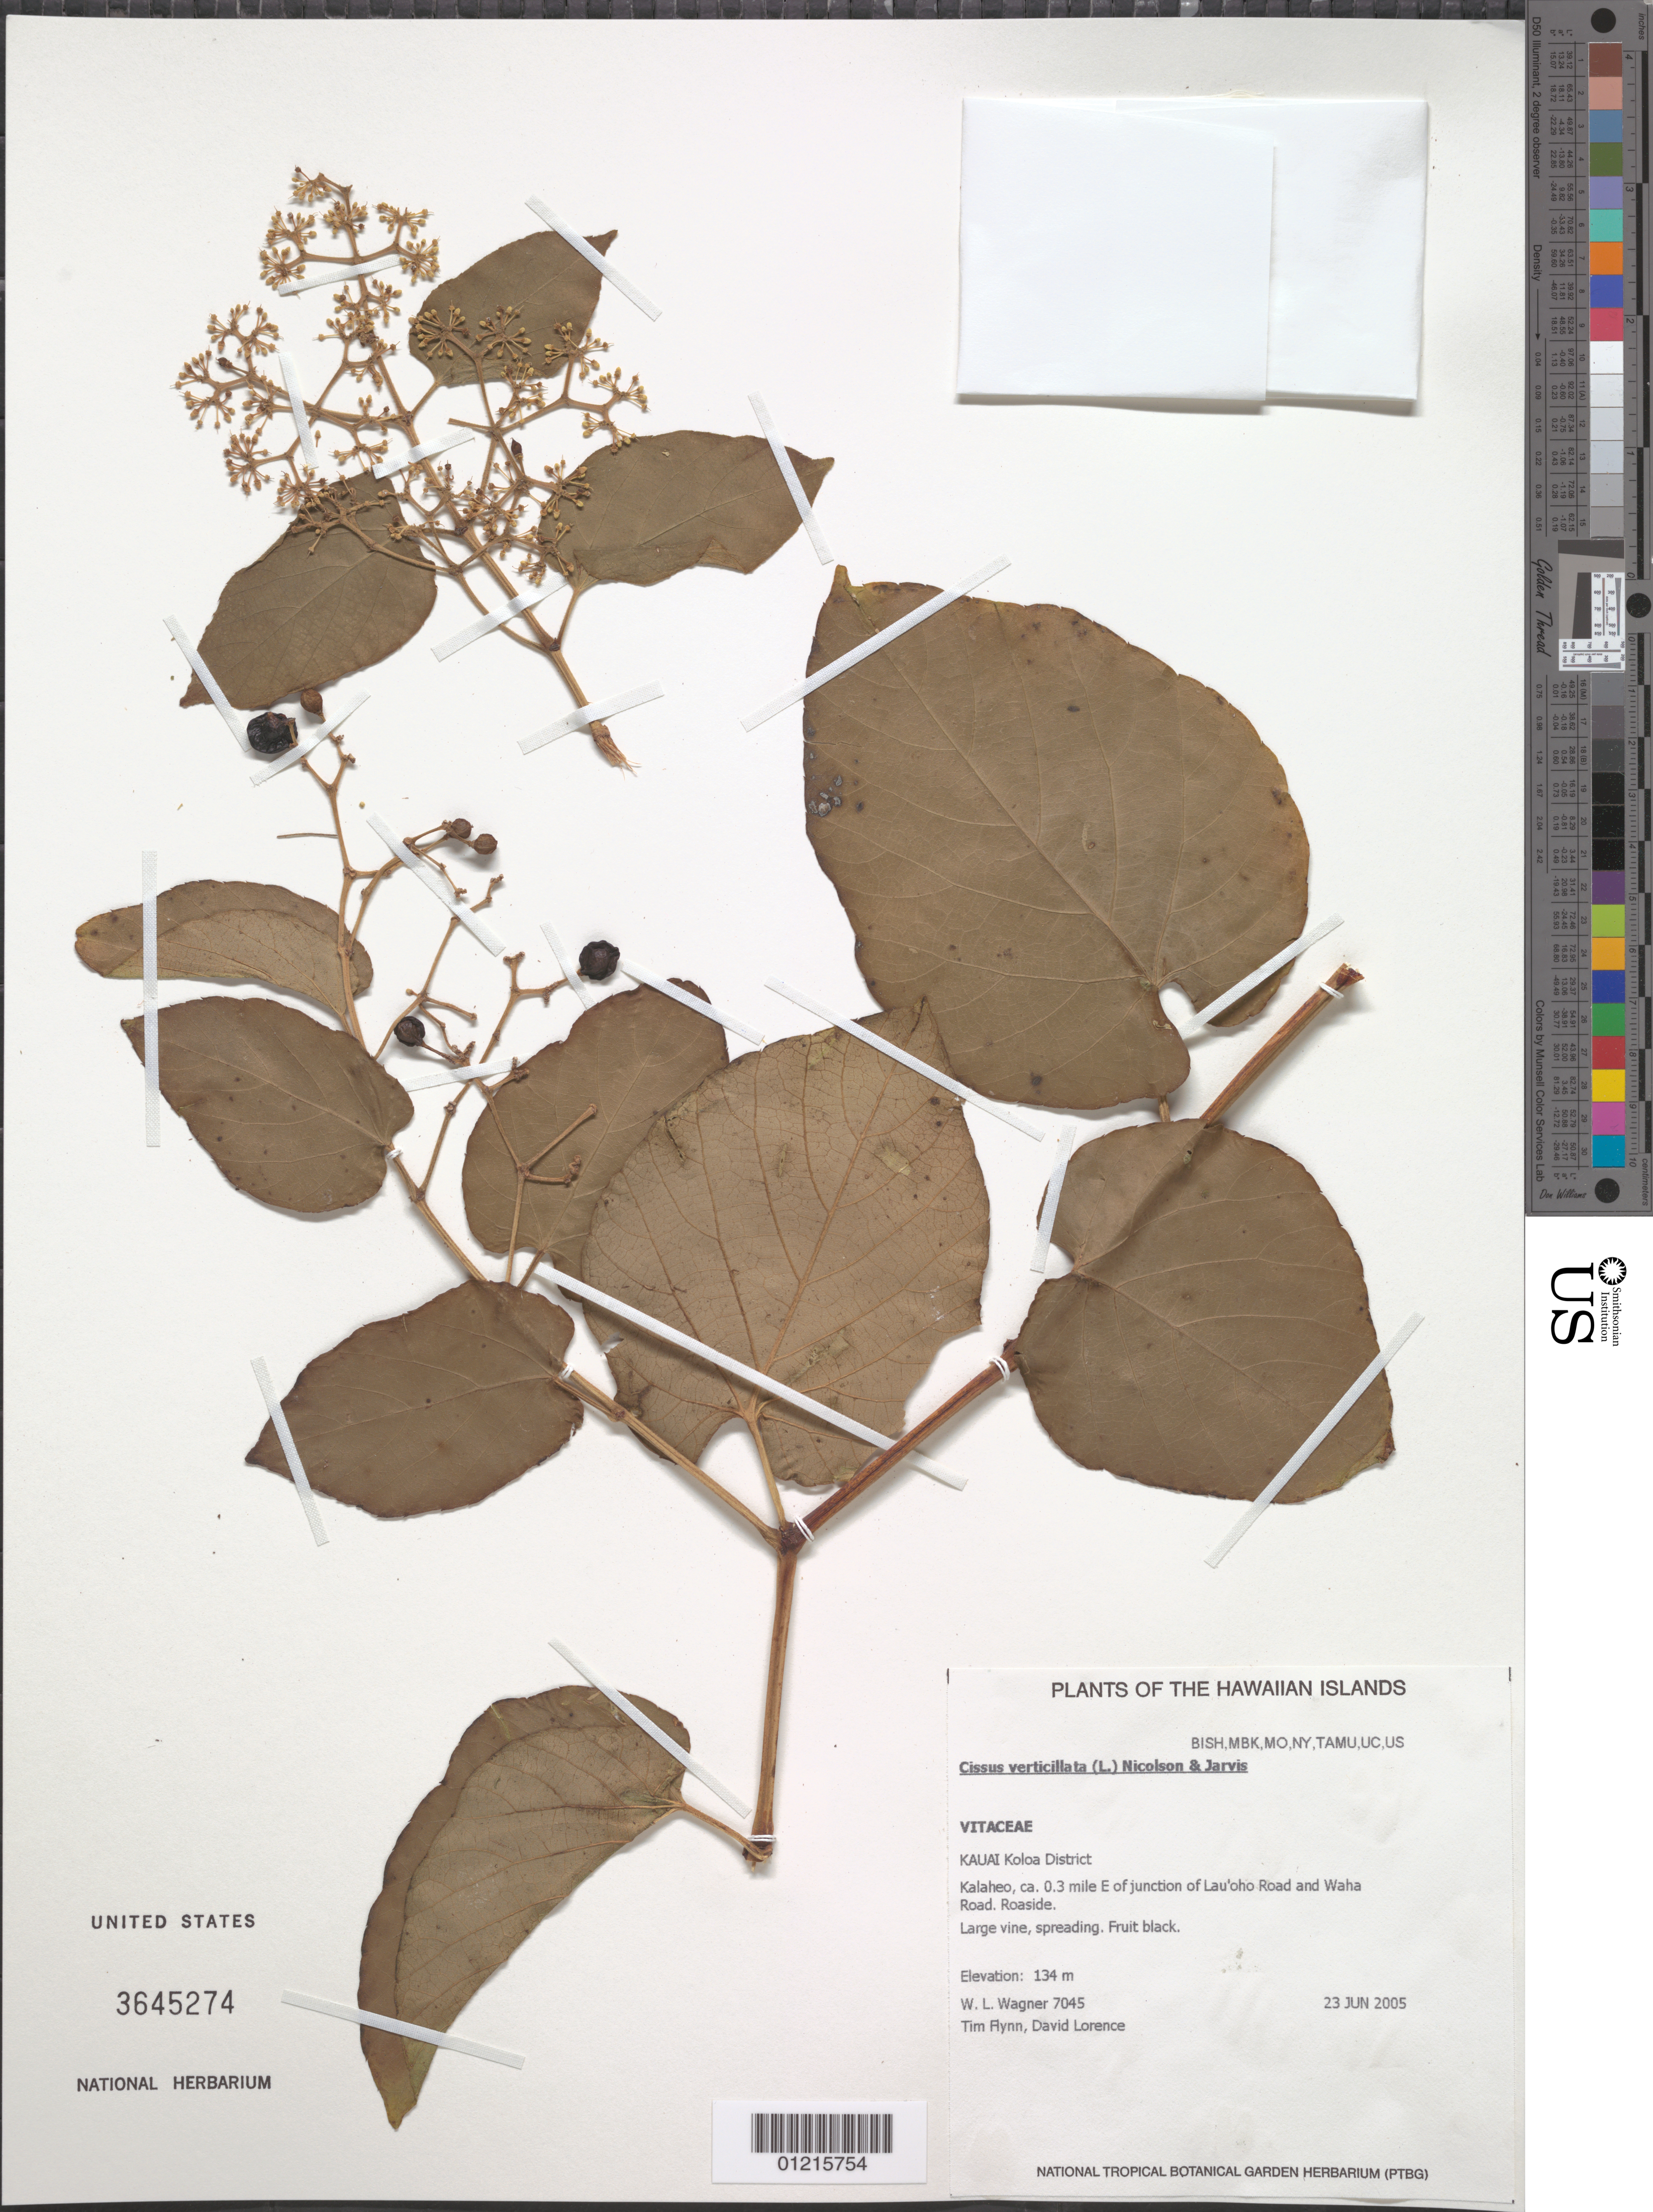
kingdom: Plantae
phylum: Tracheophyta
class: Magnoliopsida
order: Vitales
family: Vitaceae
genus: Cissus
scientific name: Cissus verticillata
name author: (L.) Nicolson & C.E. Jarvis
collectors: W. L. Wagner, T. W. Flynn, D. Lorence, B. Nishek & J. Lau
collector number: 7045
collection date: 2005-06-23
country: United States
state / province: Hawaii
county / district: Kauai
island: Kaua'i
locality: Kalaheo, ca. 0.3 mile E of junction of Lau'oho Road and Waha Road.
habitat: Roadside.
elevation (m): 134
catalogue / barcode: US 3645274